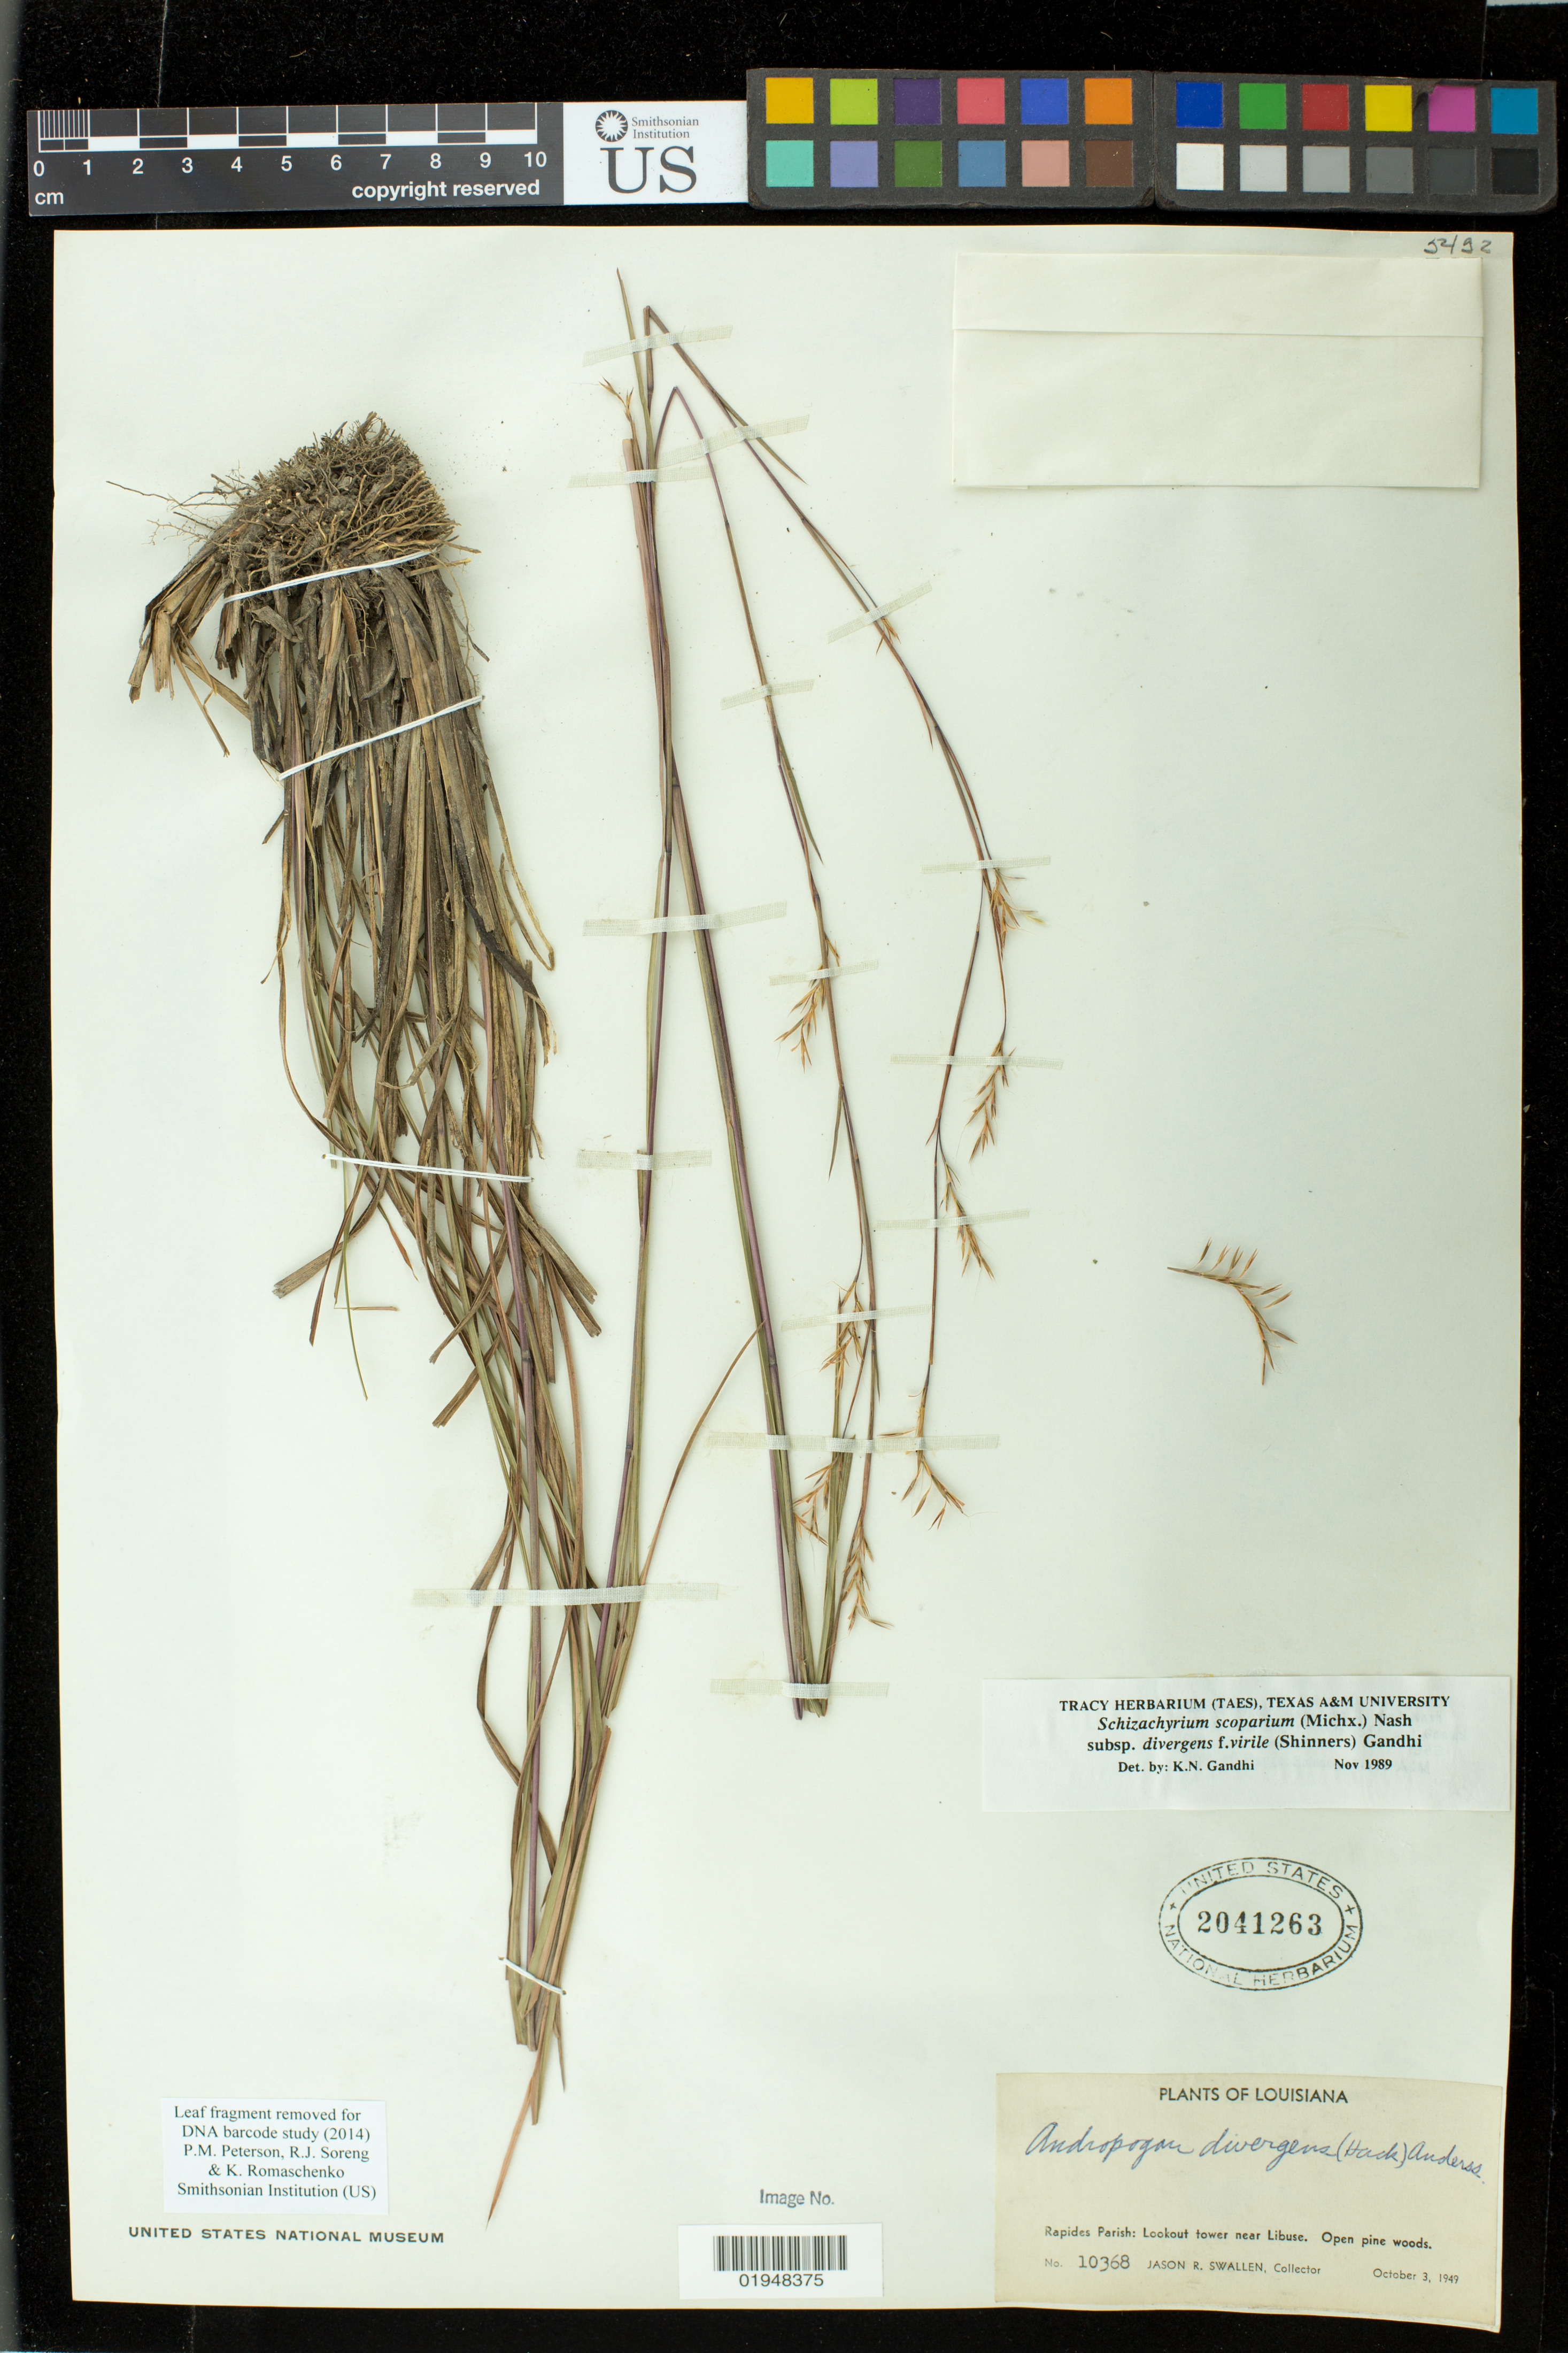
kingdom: Plantae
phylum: Tracheophyta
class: Liliopsida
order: Poales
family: Poaceae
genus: Schizachyrium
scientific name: Schizachyrium scoparium subsp. divergens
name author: (Hack.) Gandhi & Semins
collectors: J. R. Swallen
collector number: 10368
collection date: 1949-10-03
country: United States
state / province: Louisiana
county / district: Rapides Parish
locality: Lookout tower near Libuse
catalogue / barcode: US 2041263